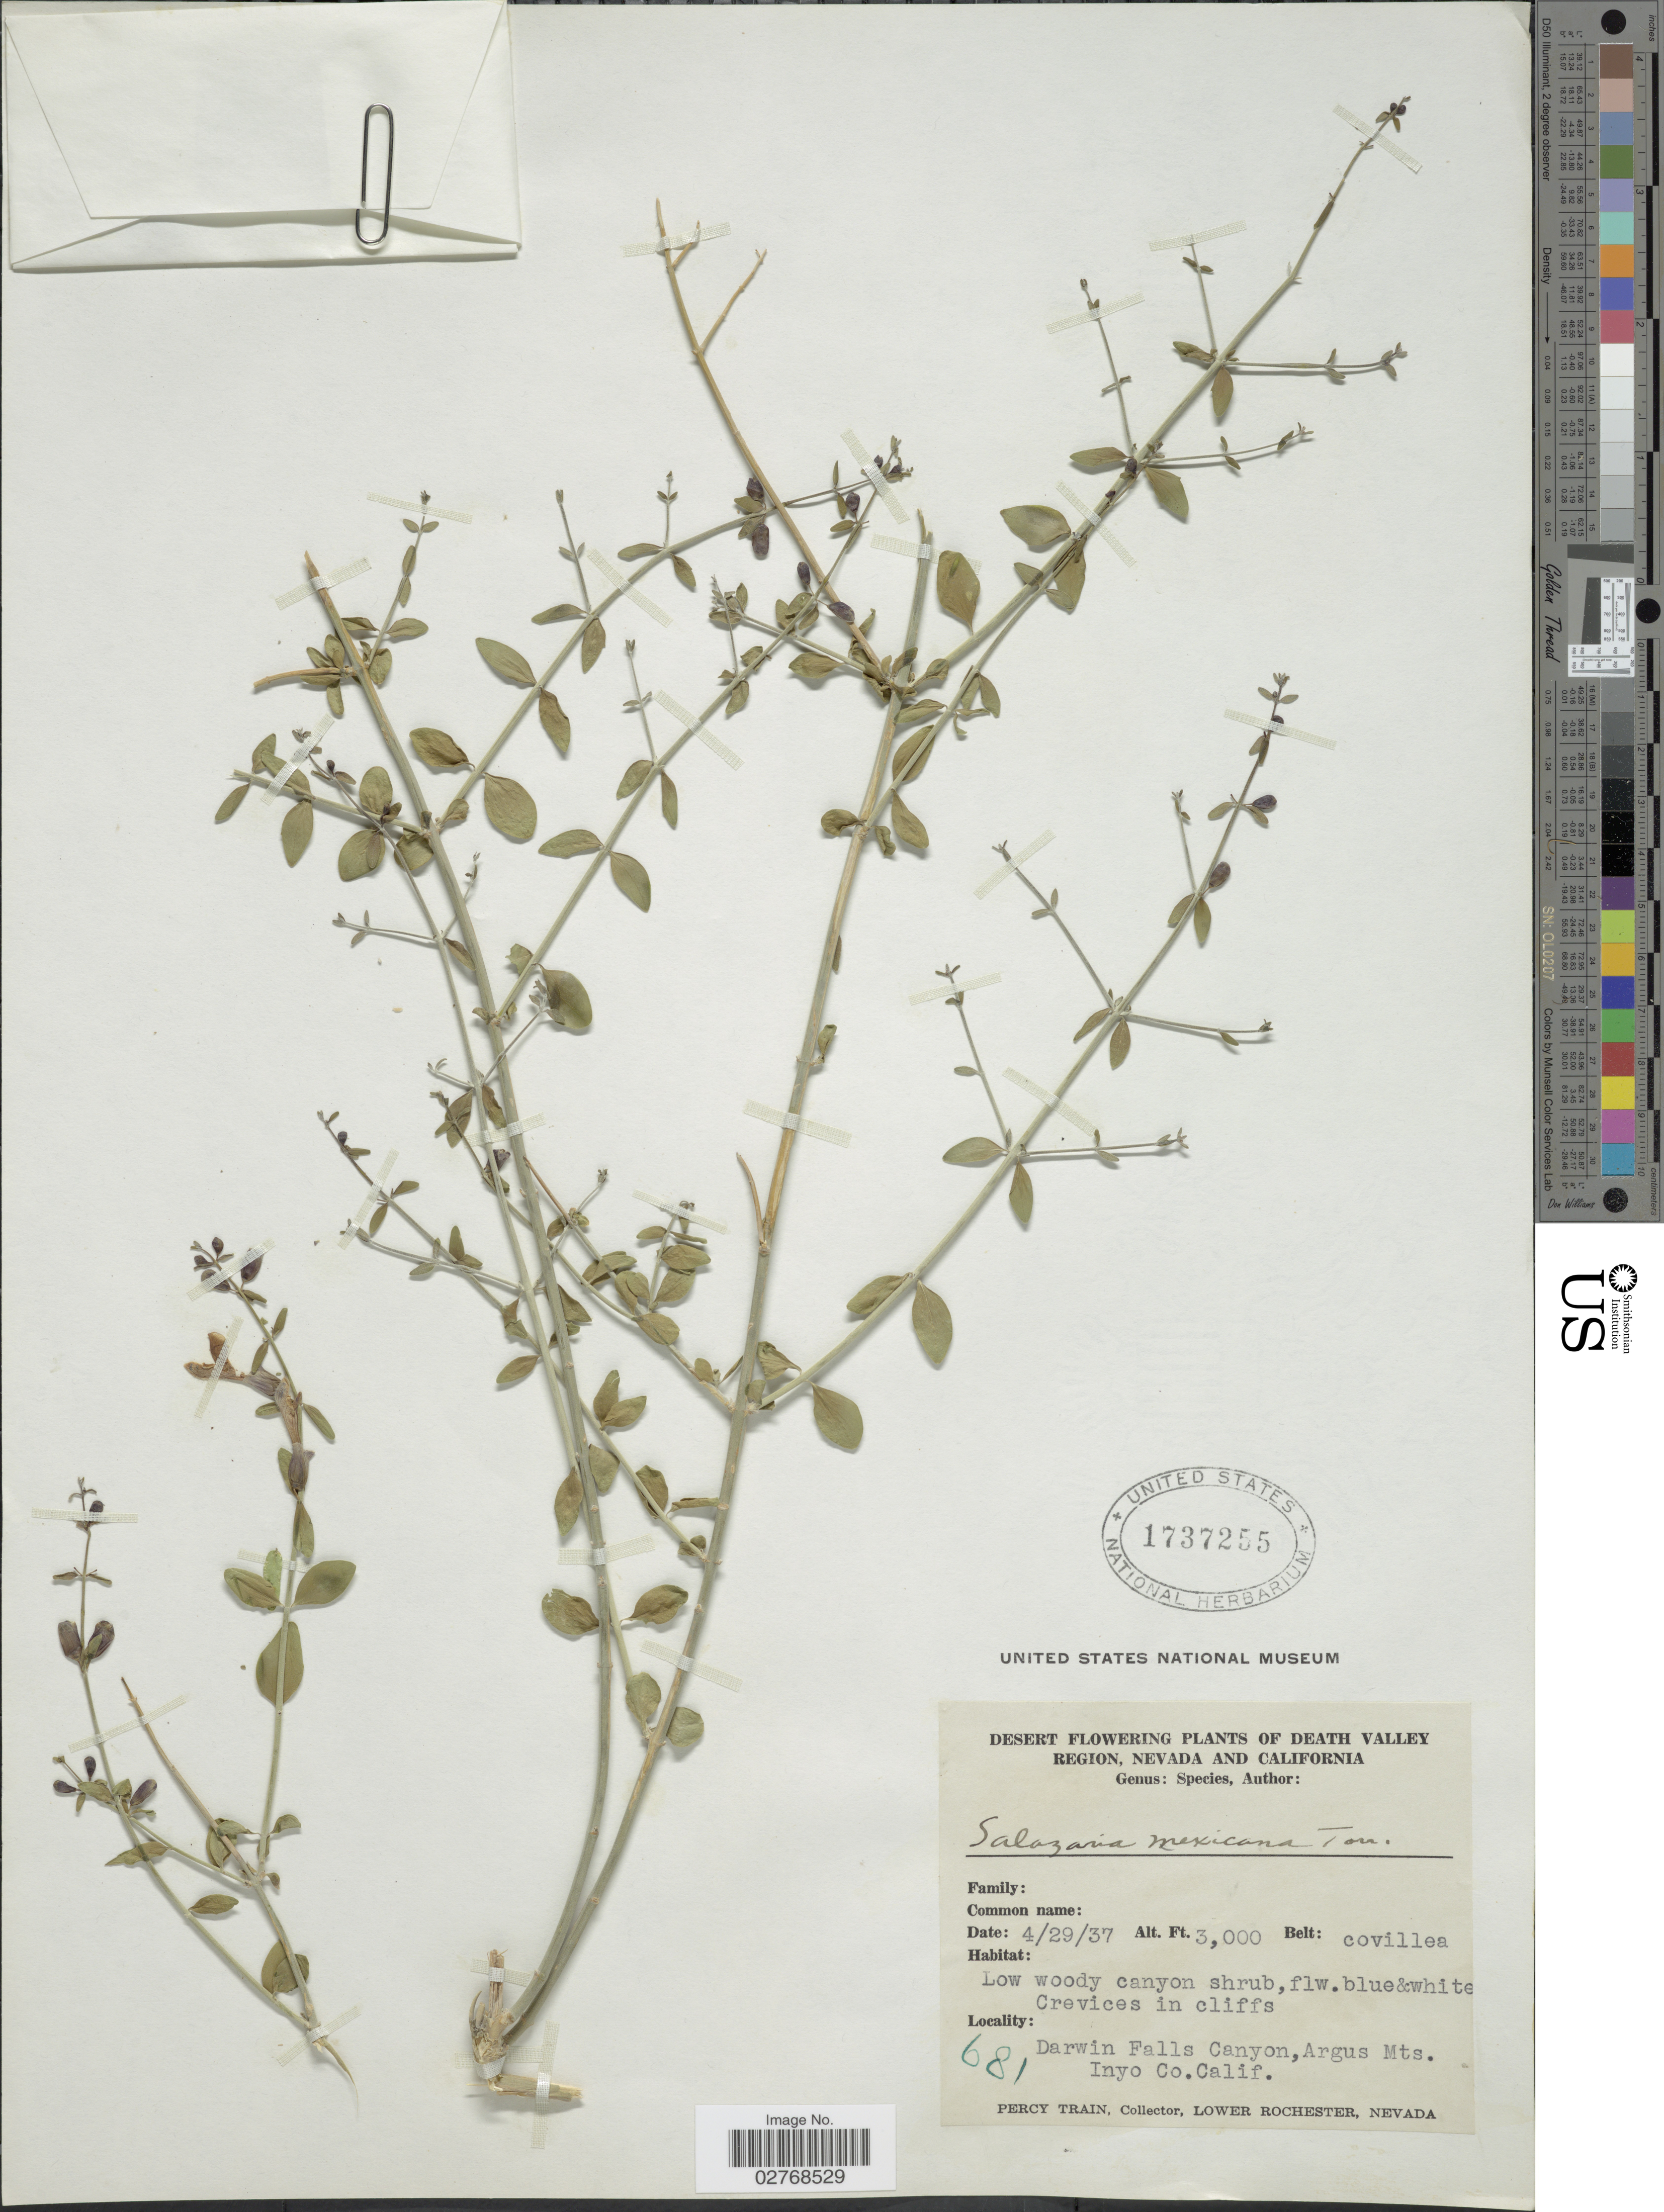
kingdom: Plantae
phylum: Tracheophyta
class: Magnoliopsida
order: Lamiales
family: Lamiaceae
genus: Scutellaria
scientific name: Scutellaria mexicana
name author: (Torr.) A.J. Paton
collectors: P. Train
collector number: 681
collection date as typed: Transcribed d/m/y: 29/4/37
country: United States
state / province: California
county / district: Inyo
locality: Death Valley Region. Darwin Falls Canyon, Argus Mts. Inyo Co.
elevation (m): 914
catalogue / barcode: US 1737255